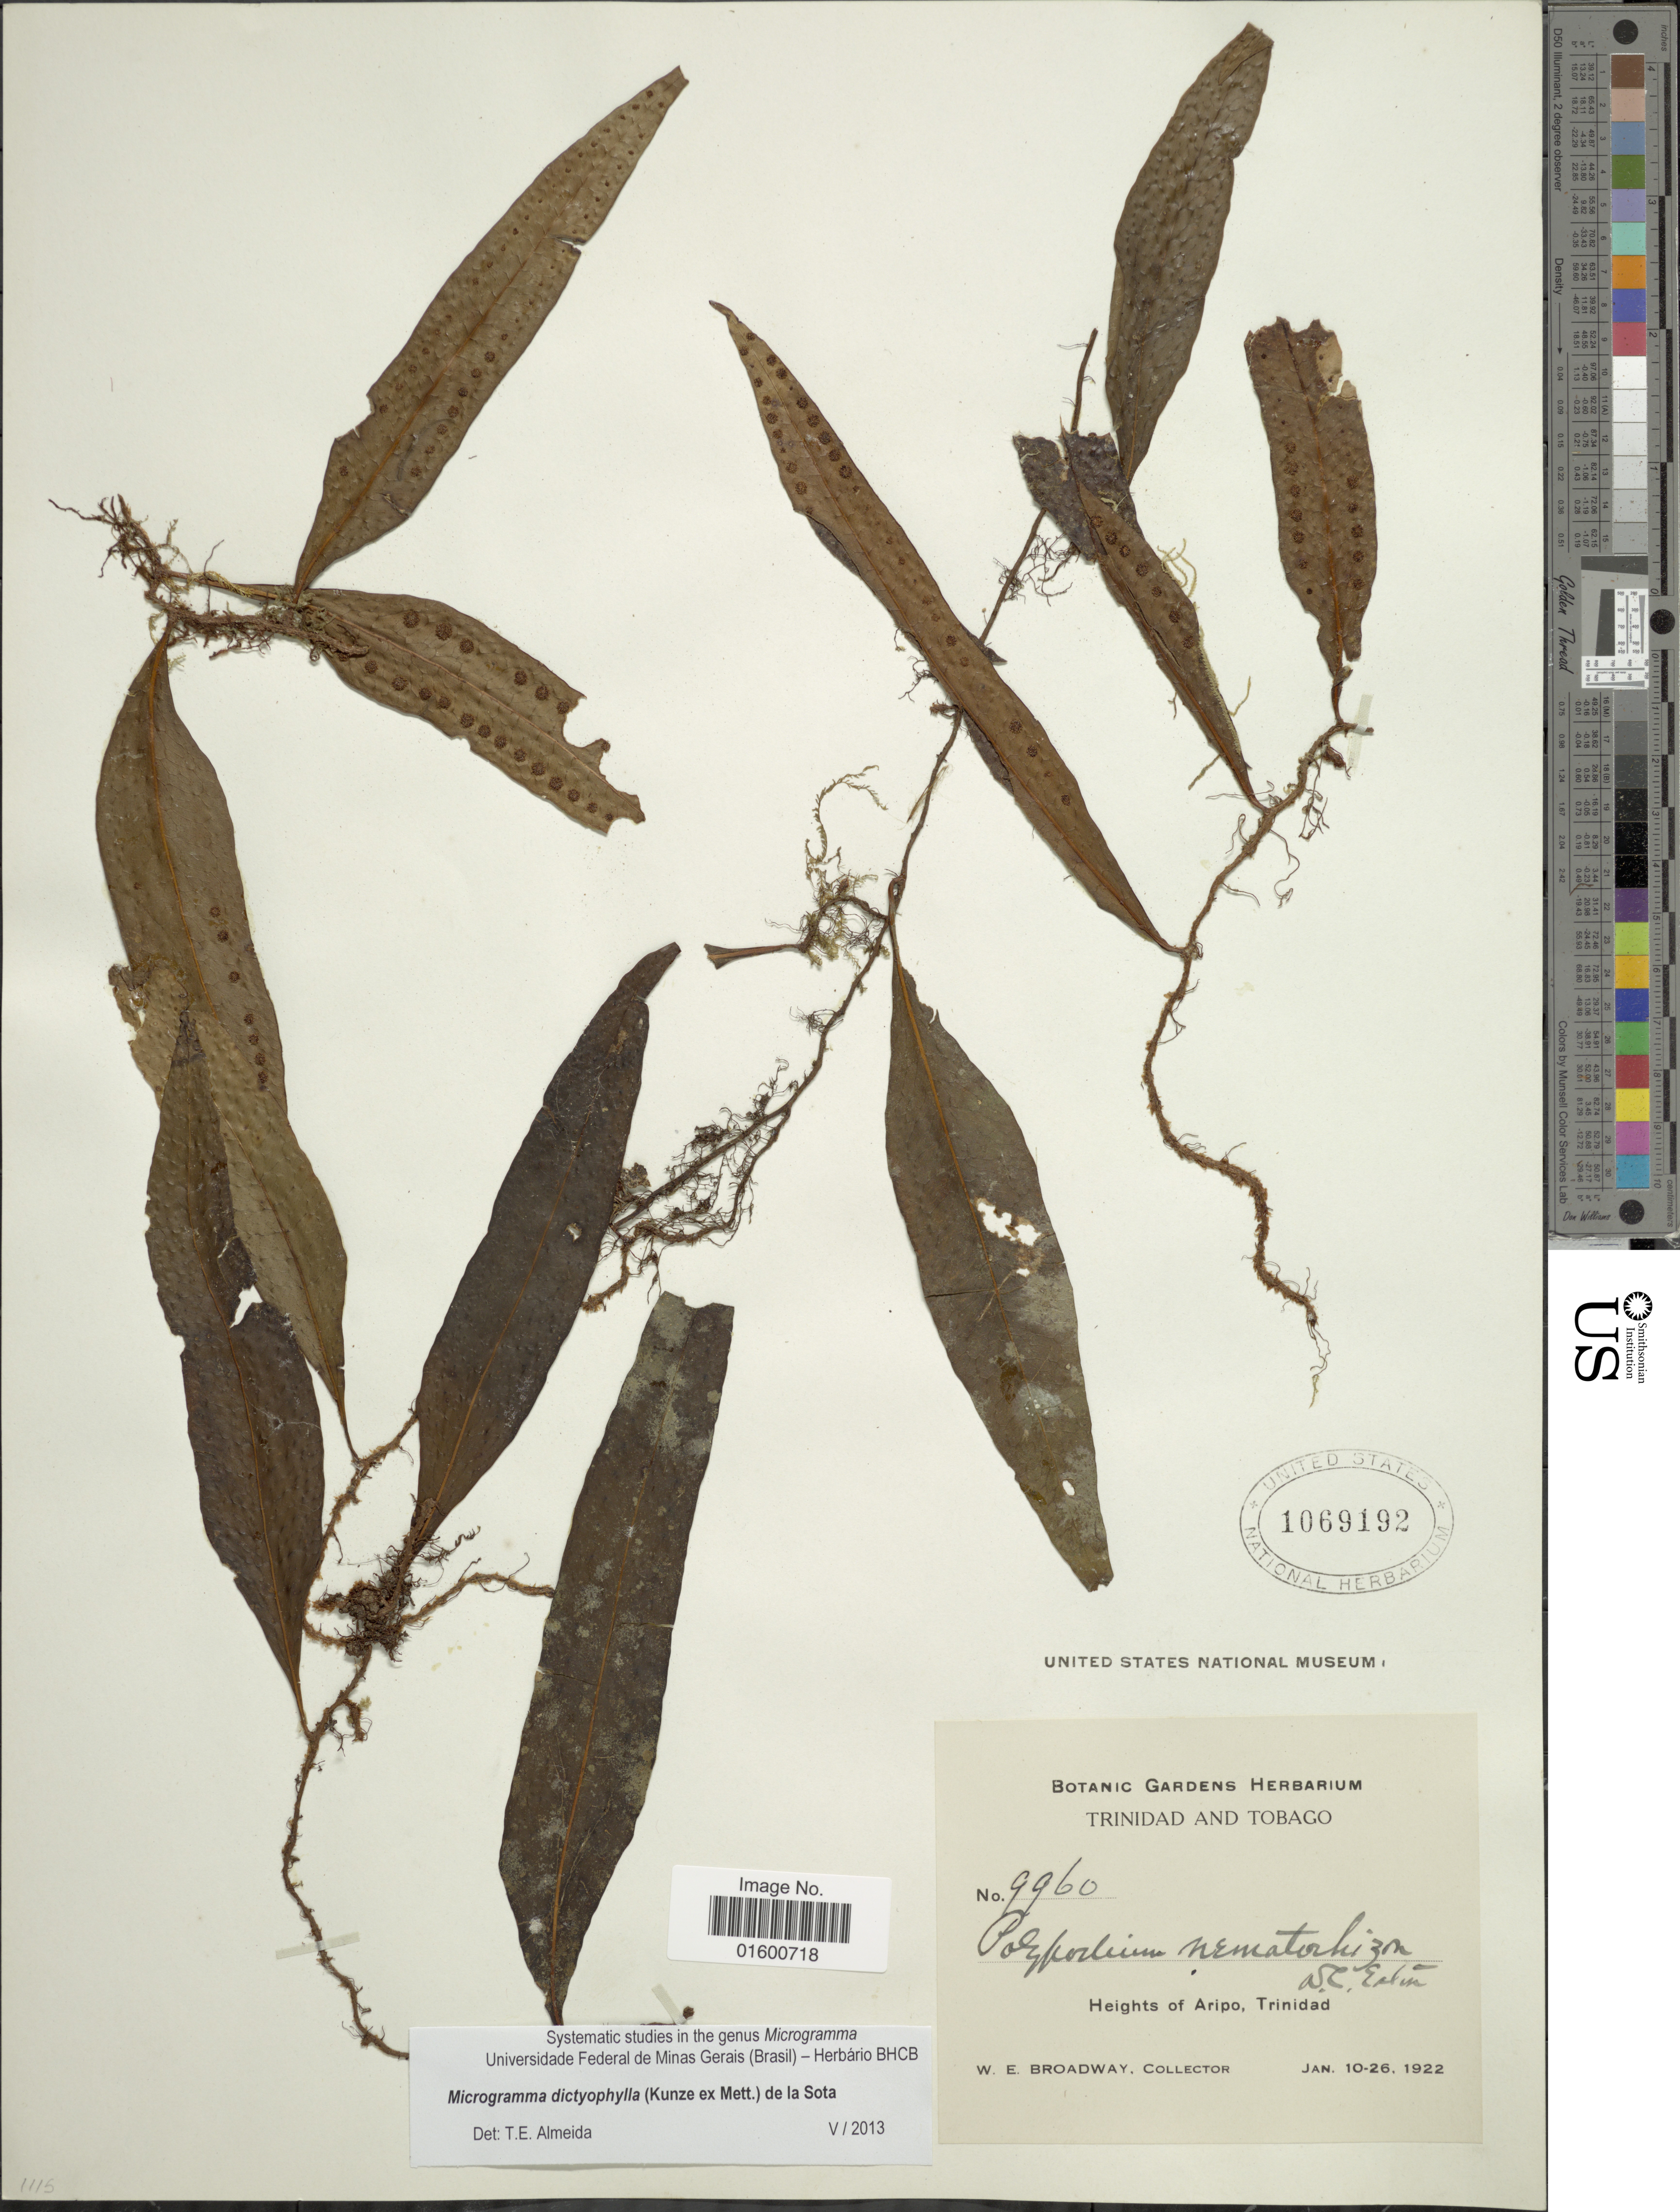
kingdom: Plantae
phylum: Tracheophyta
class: Polypodiopsida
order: Polypodiales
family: Polypodiaceae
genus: Microgramma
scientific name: Microgramma dictyophylla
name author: (Kunze ex Mett.) de la Sota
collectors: W. E. Broadway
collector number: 9960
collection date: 1922-01-10/1922-01-26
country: Trinidad and Tobago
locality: Heights of Aripo, Trinidad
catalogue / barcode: US 1069192